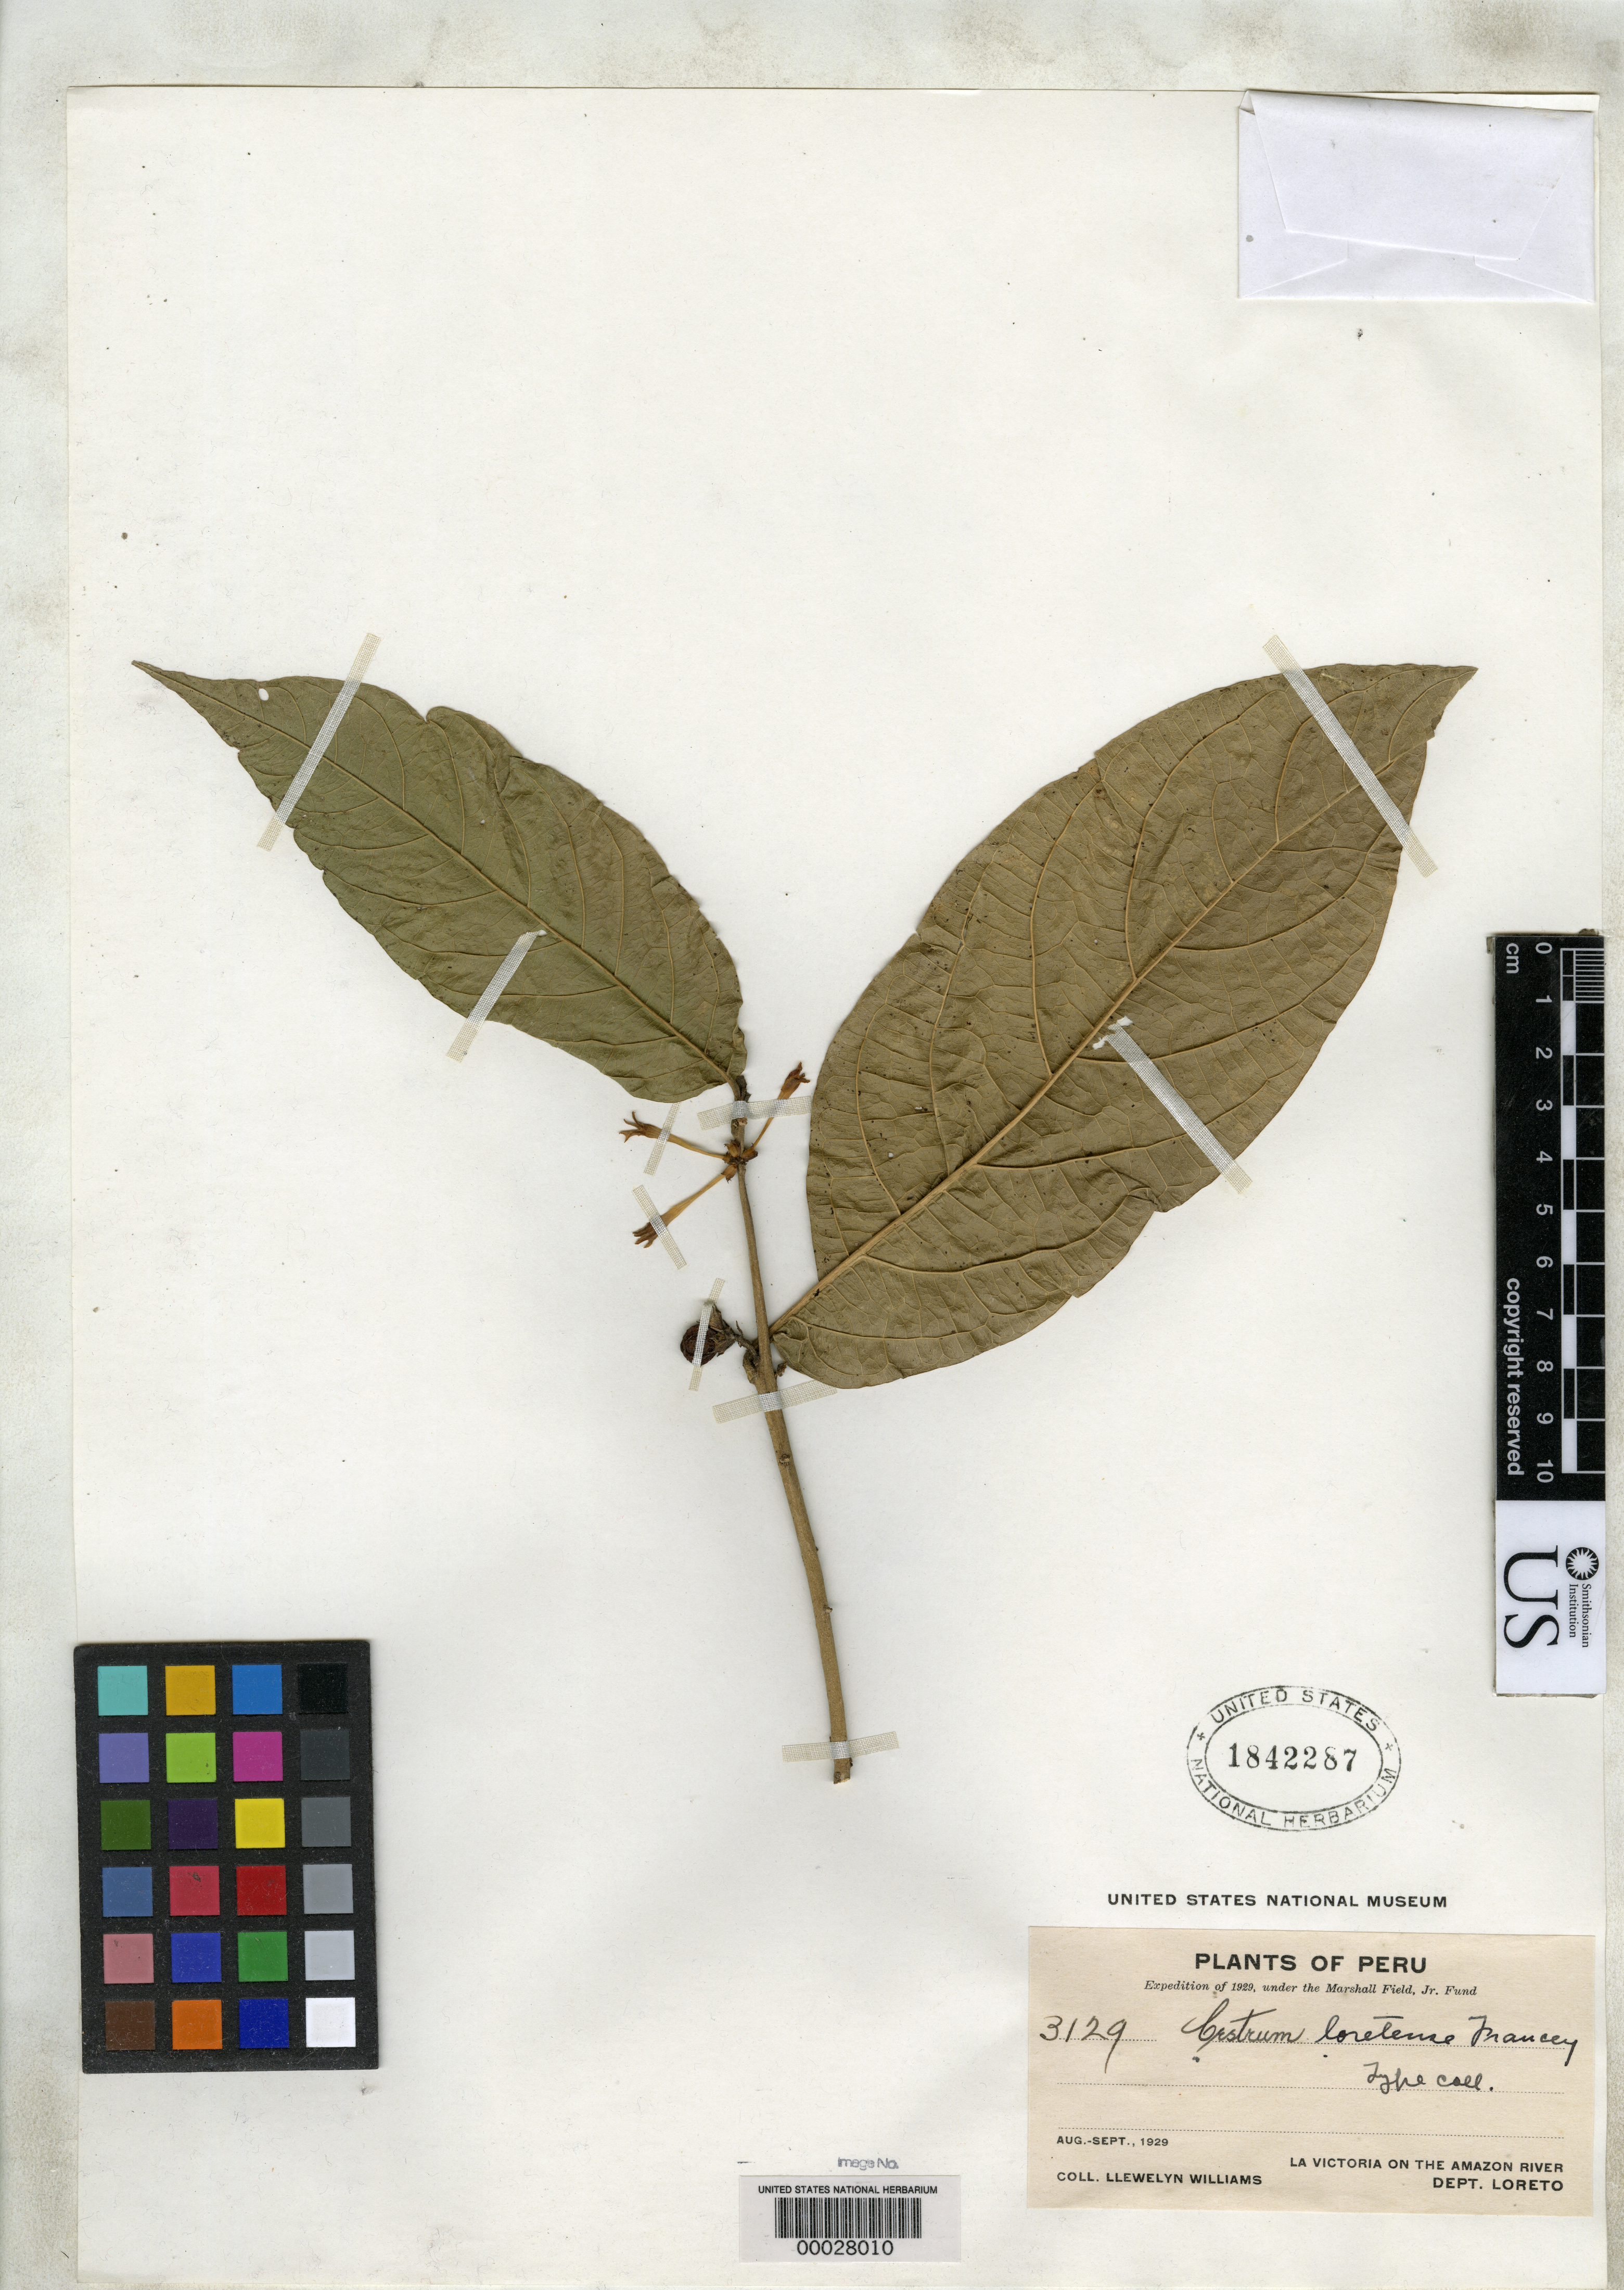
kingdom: Plantae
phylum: Tracheophyta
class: Magnoliopsida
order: Solanales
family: Solanaceae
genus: Cestrum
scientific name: Cestrum loretense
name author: Francey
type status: Isotype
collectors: Ll. Williams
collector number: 3129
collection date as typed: Aug 1929 to -- Sep 1929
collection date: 1929-08/1929-09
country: Peru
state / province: Loreto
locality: La Victoria on the Amazon River.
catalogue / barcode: US 1842287